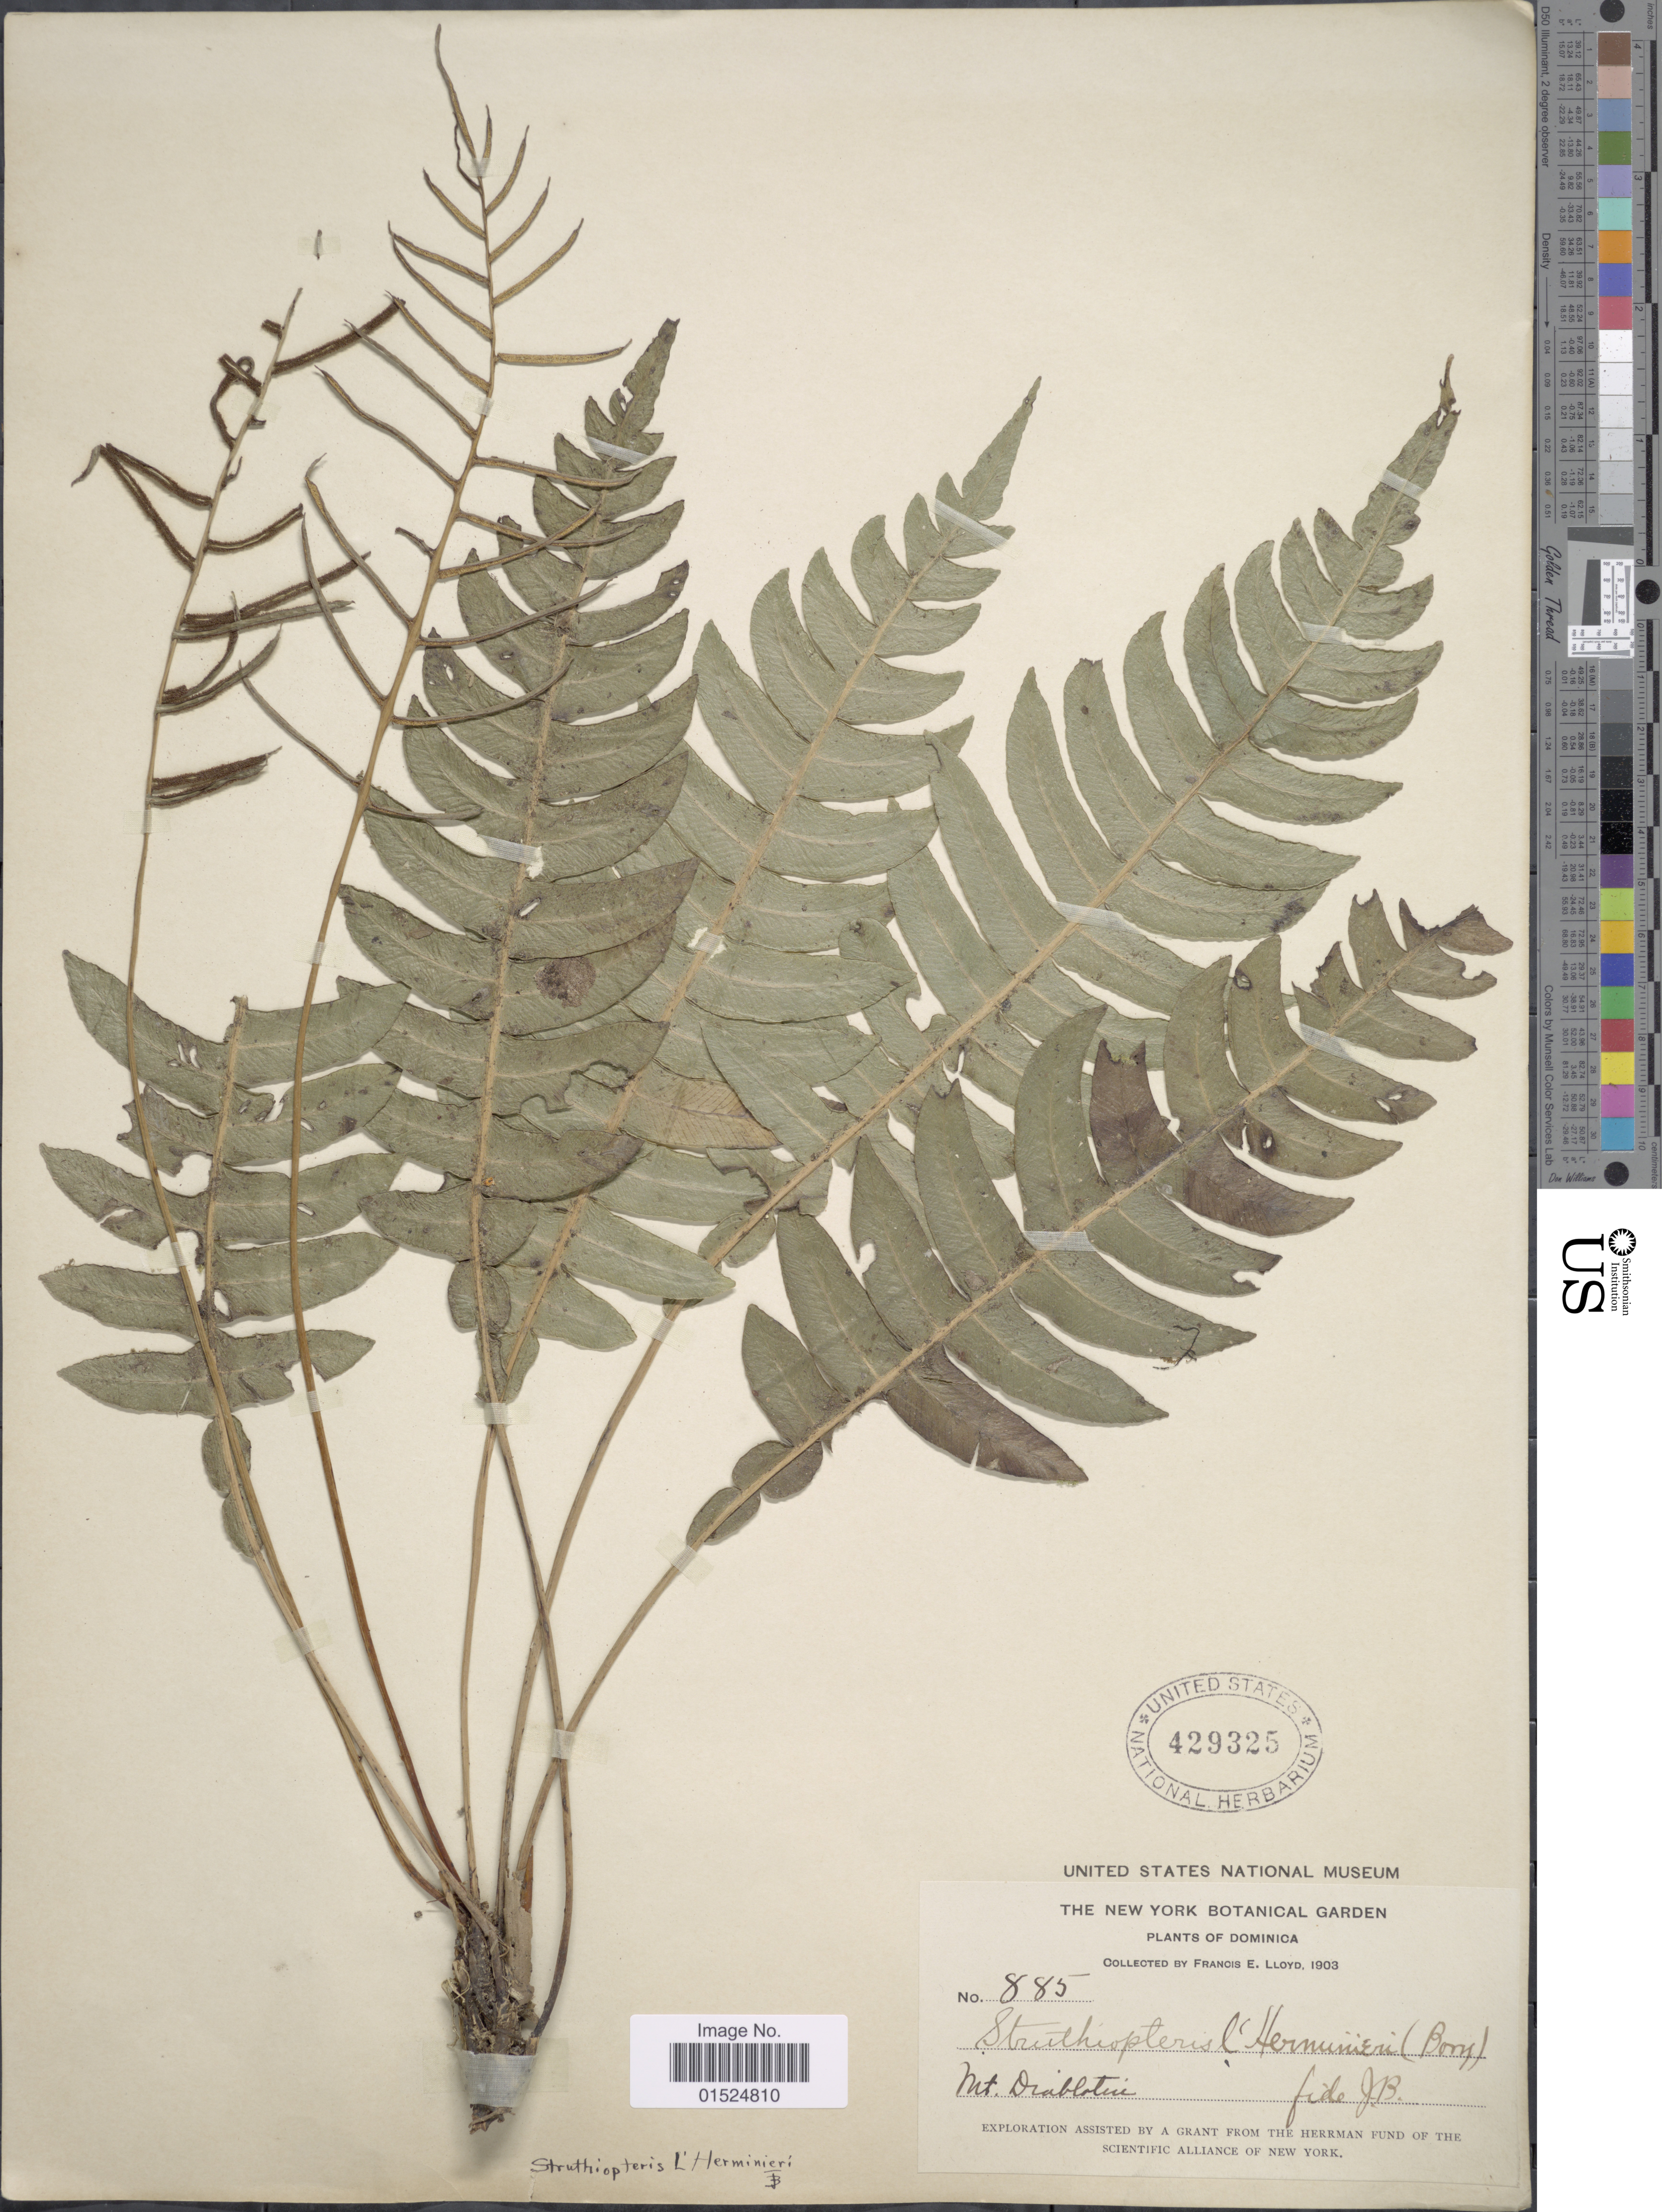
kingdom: Plantae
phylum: Tracheophyta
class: Polypodiopsida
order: Polypodiales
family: Blechnaceae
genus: Blechnum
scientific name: Blechnum l'herminieri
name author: (Bory) C. Chr.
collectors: Lloyd, C. E.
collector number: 885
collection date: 1903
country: Dominica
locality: Mt. Diablotin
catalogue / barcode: US 429325